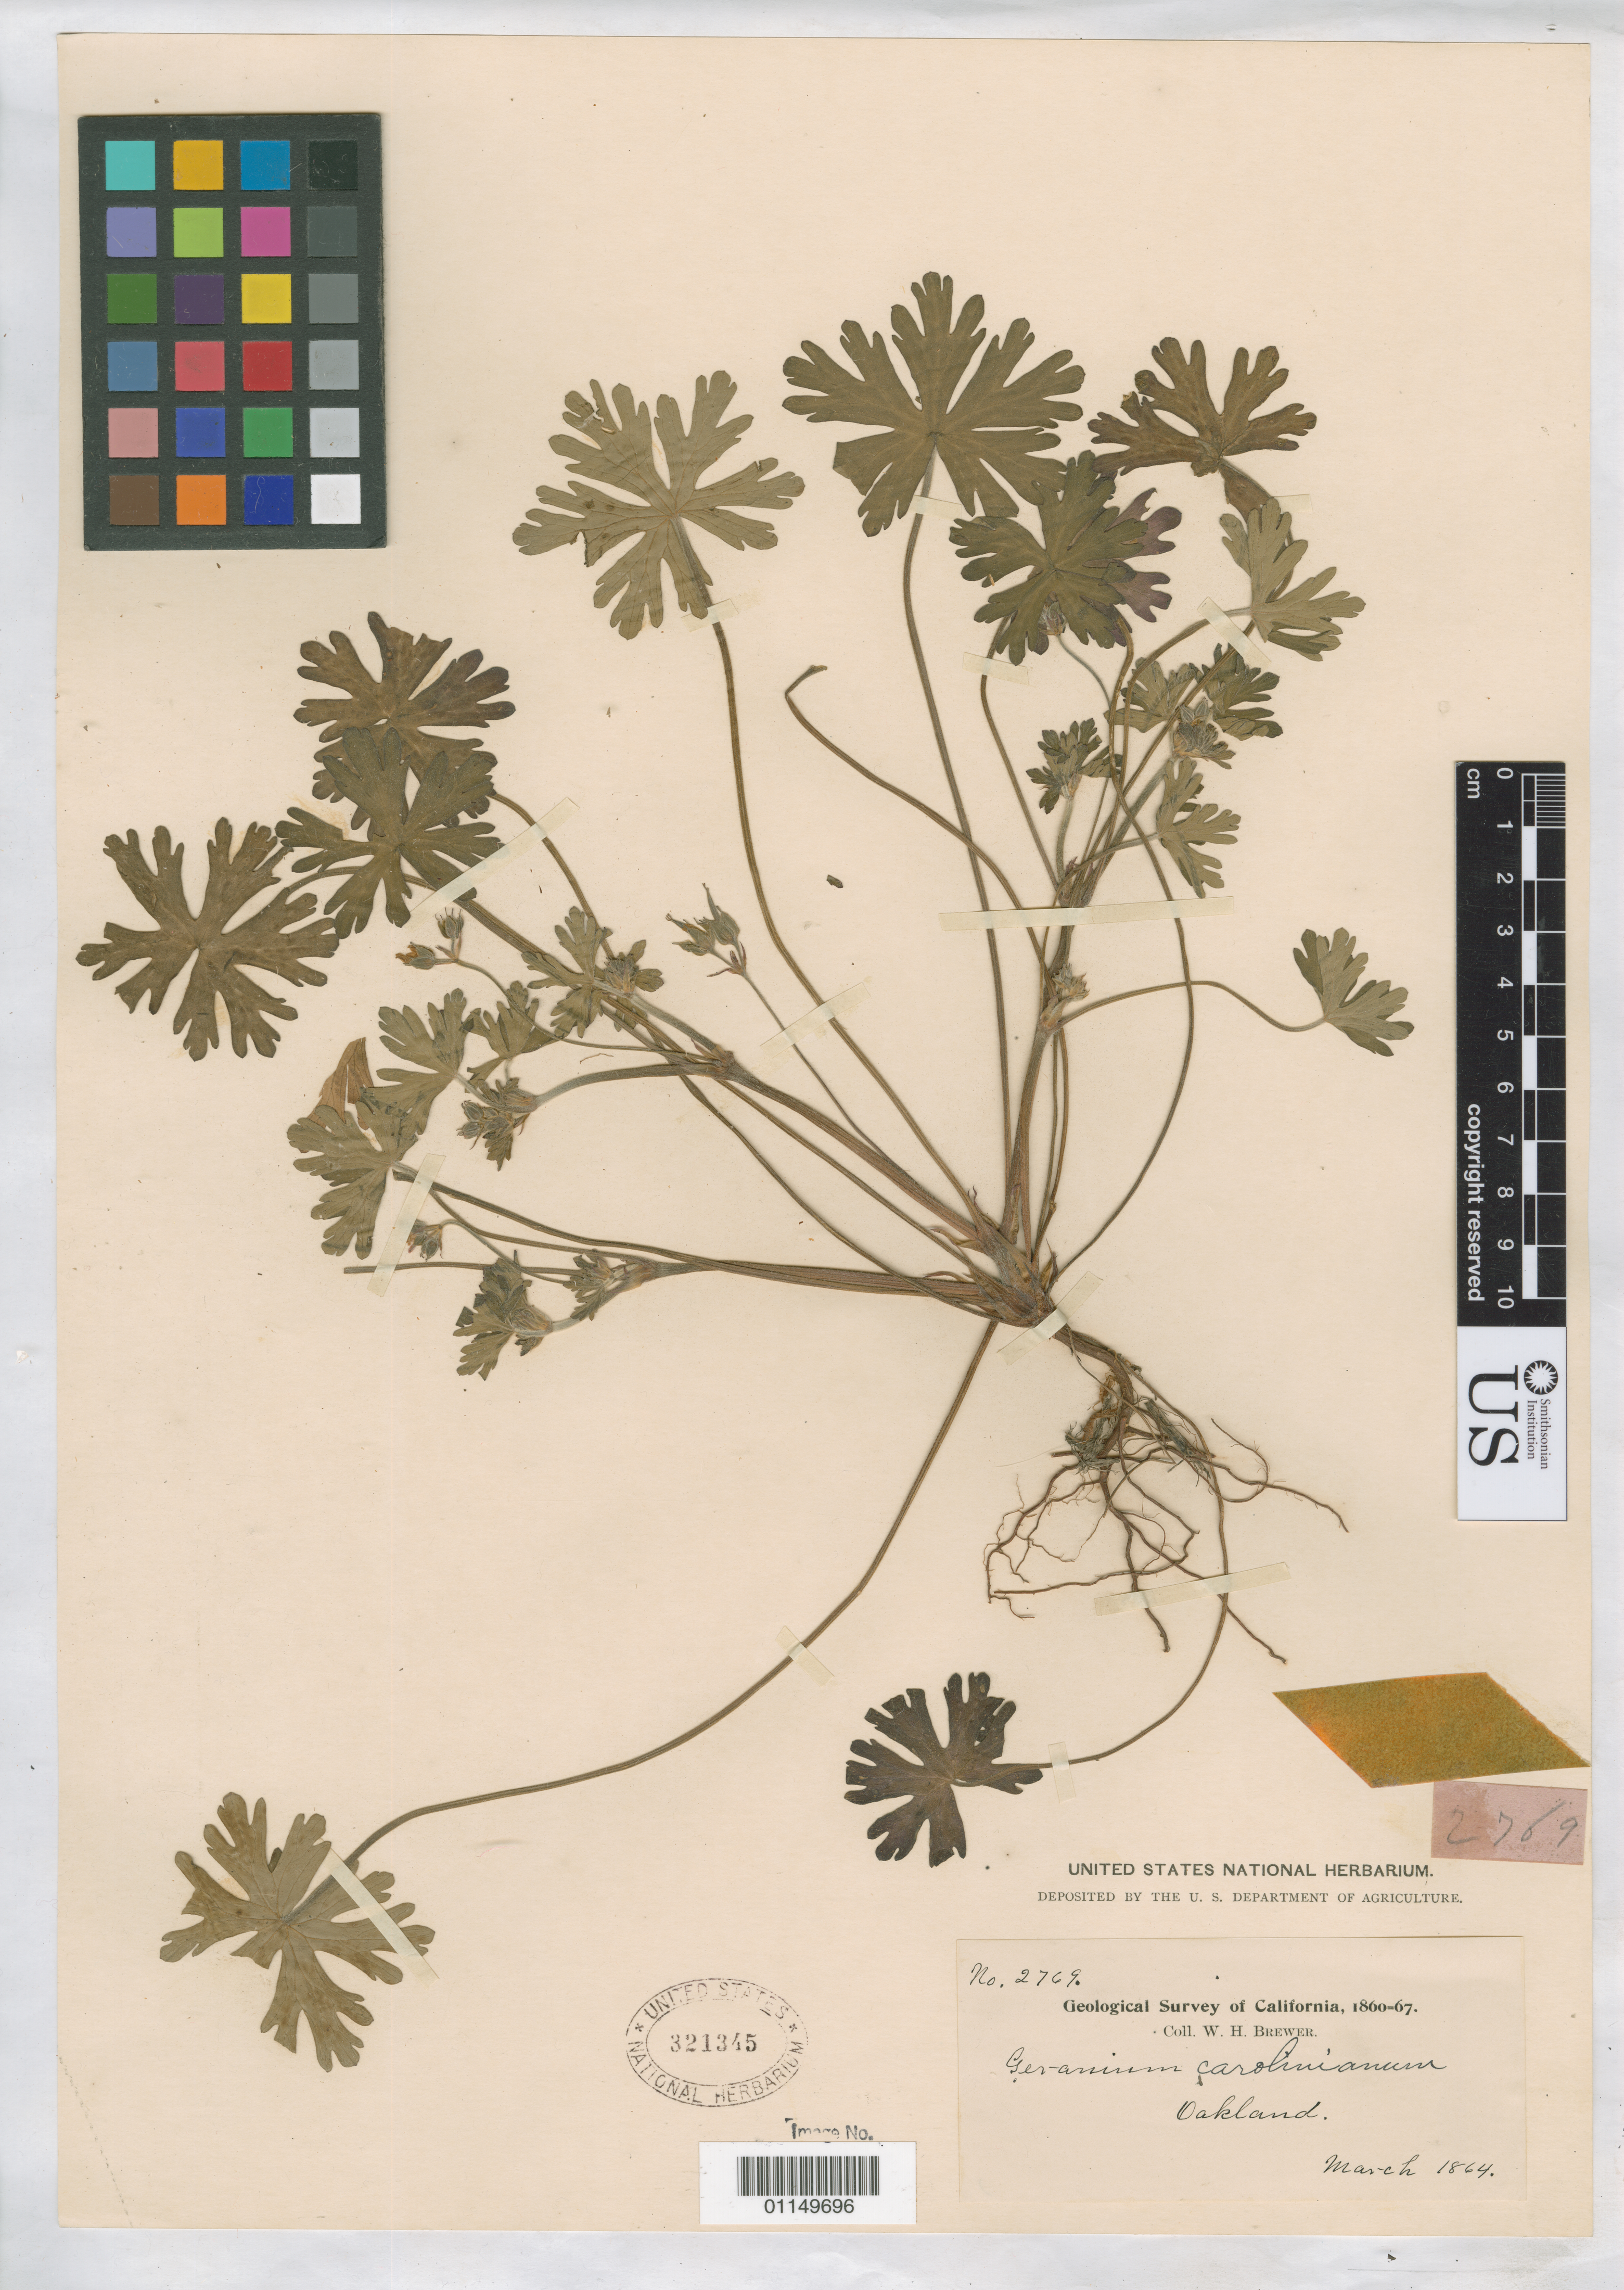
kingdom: Plantae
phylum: Tracheophyta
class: Magnoliopsida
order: Geraniales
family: Geraniaceae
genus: Geranium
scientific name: Geranium carolinianum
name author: L.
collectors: W. H. Brewer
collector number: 2769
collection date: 1864-03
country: United States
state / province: California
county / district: Alameda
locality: Oakland.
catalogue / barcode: US 321345